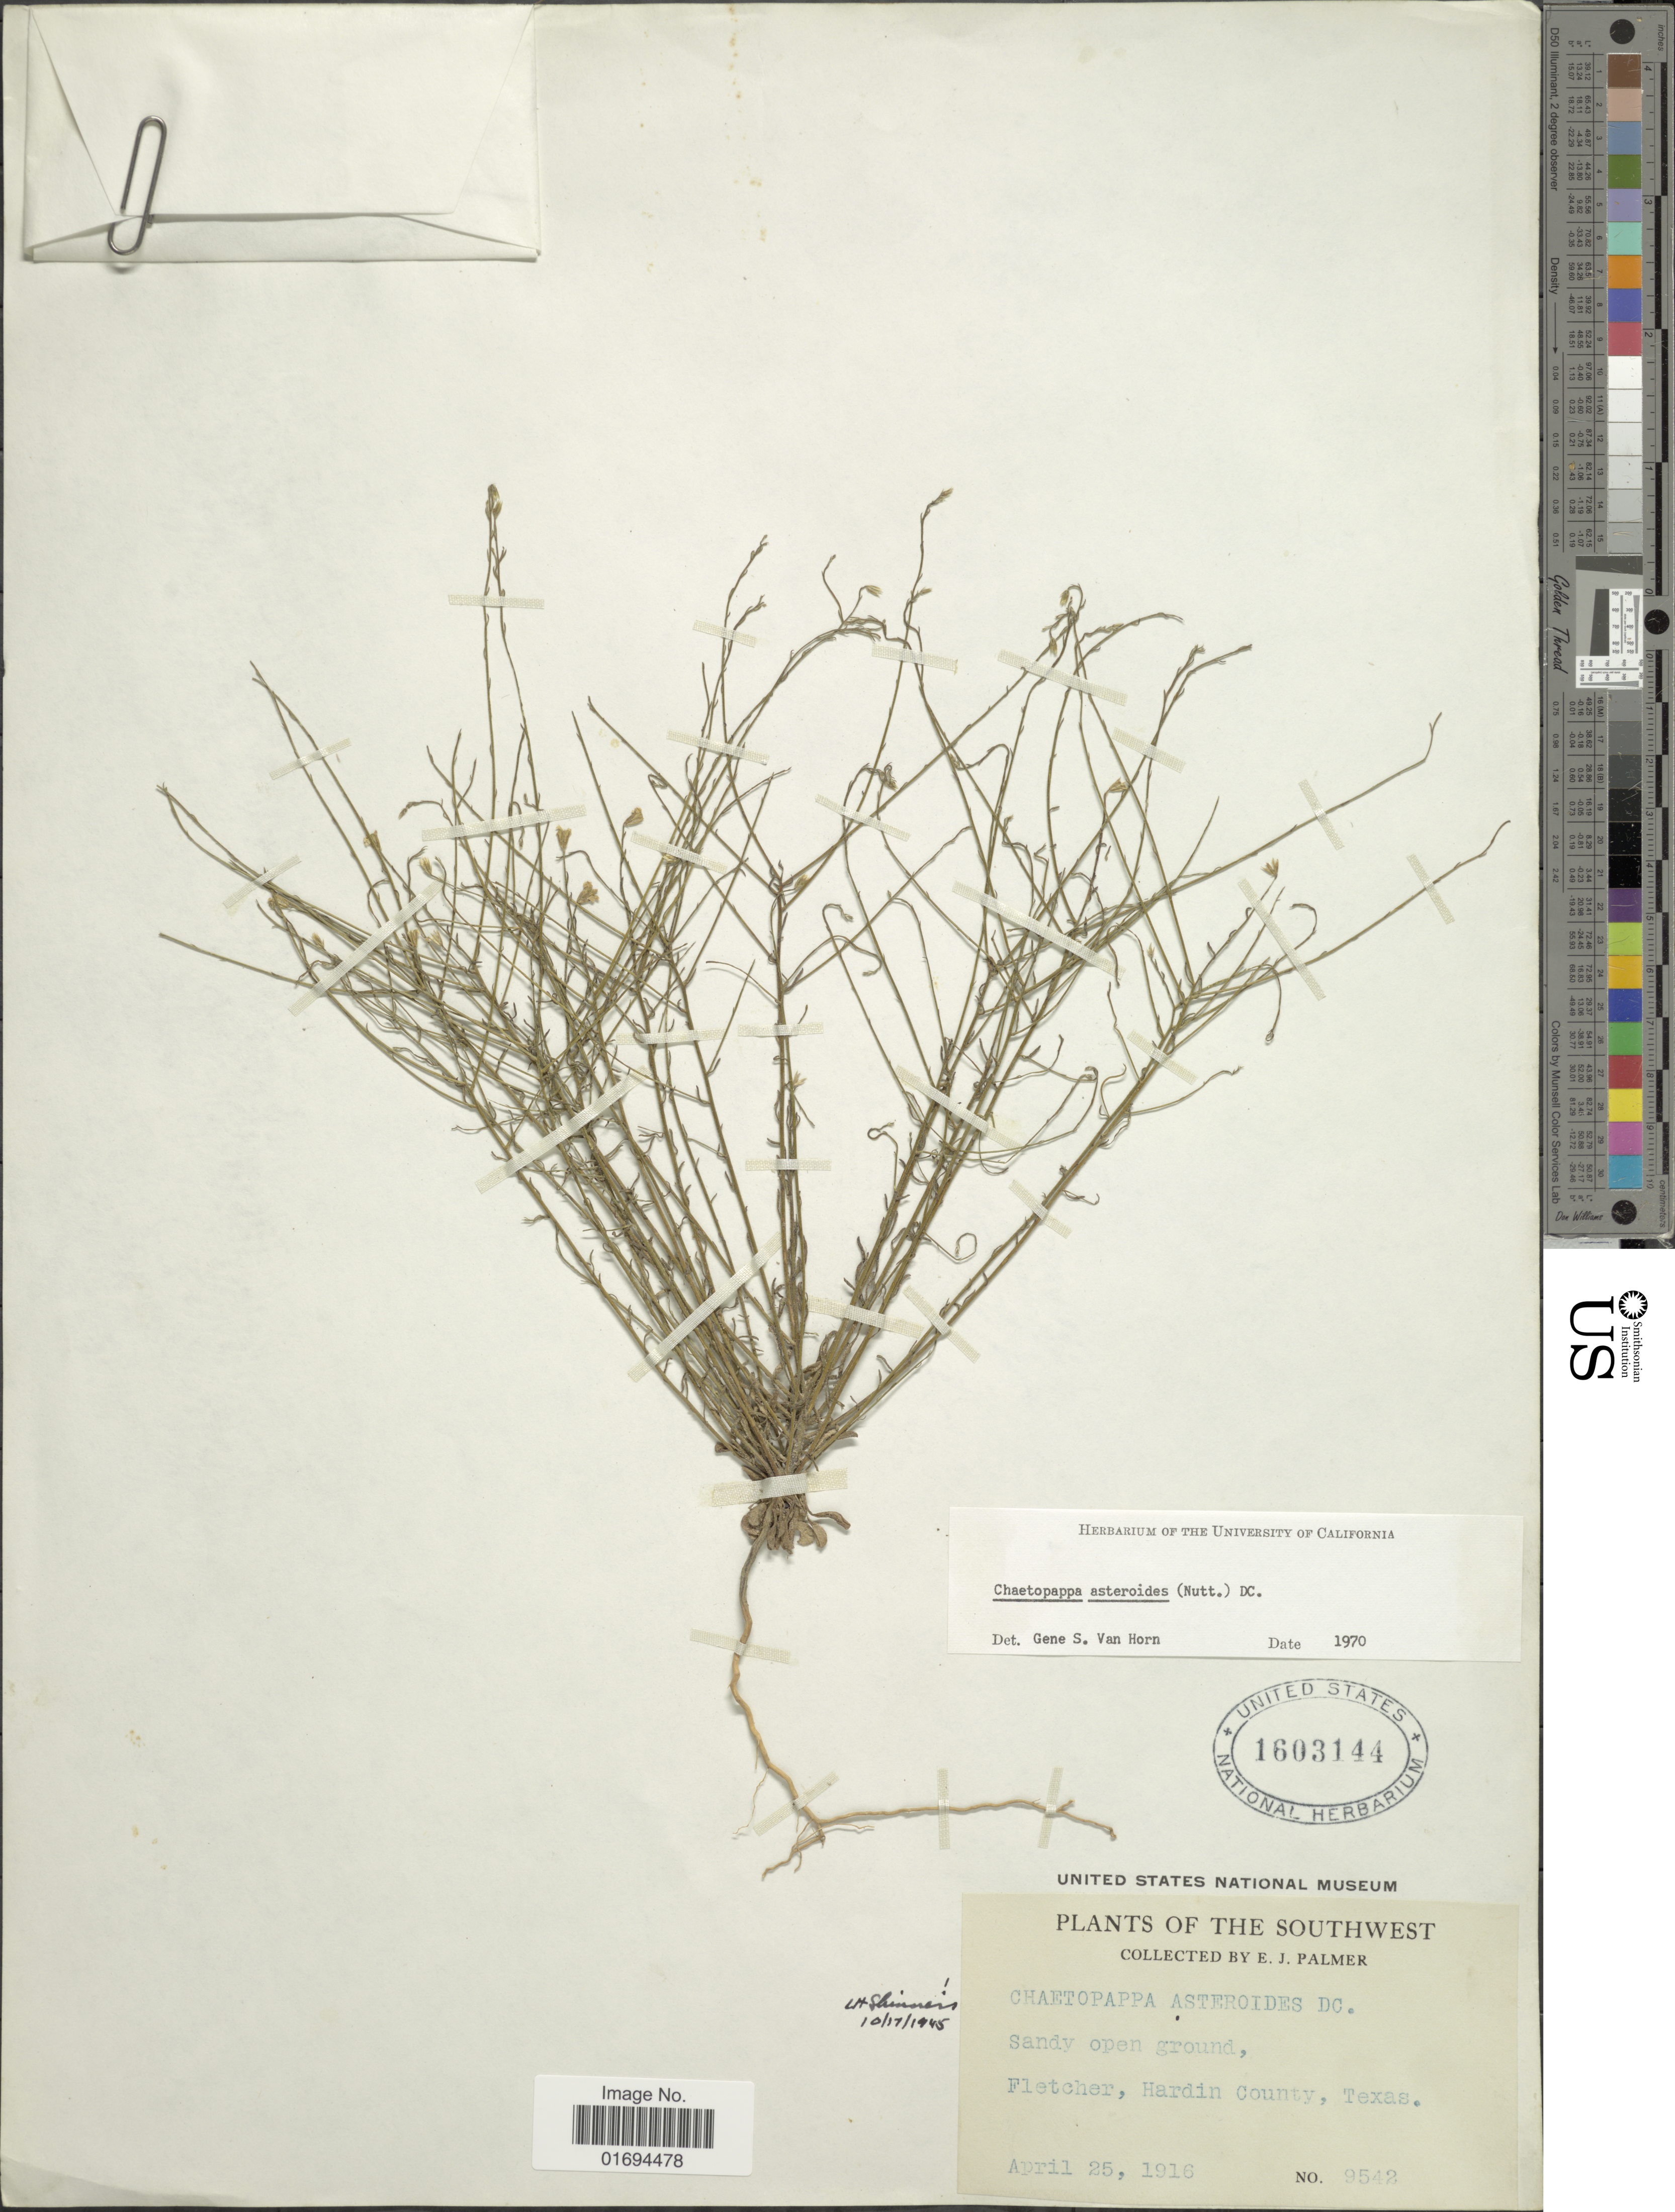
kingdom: Plantae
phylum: Tracheophyta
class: Magnoliopsida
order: Asterales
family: Asteraceae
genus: Chaetopappa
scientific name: Chaetopappa asteroides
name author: (Nutt.) DC.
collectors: J. E. Palmér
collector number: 9542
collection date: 1916-04-25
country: United States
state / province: Texas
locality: Southwest, Fletcher, Hardin County, Texas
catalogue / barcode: US 1603144